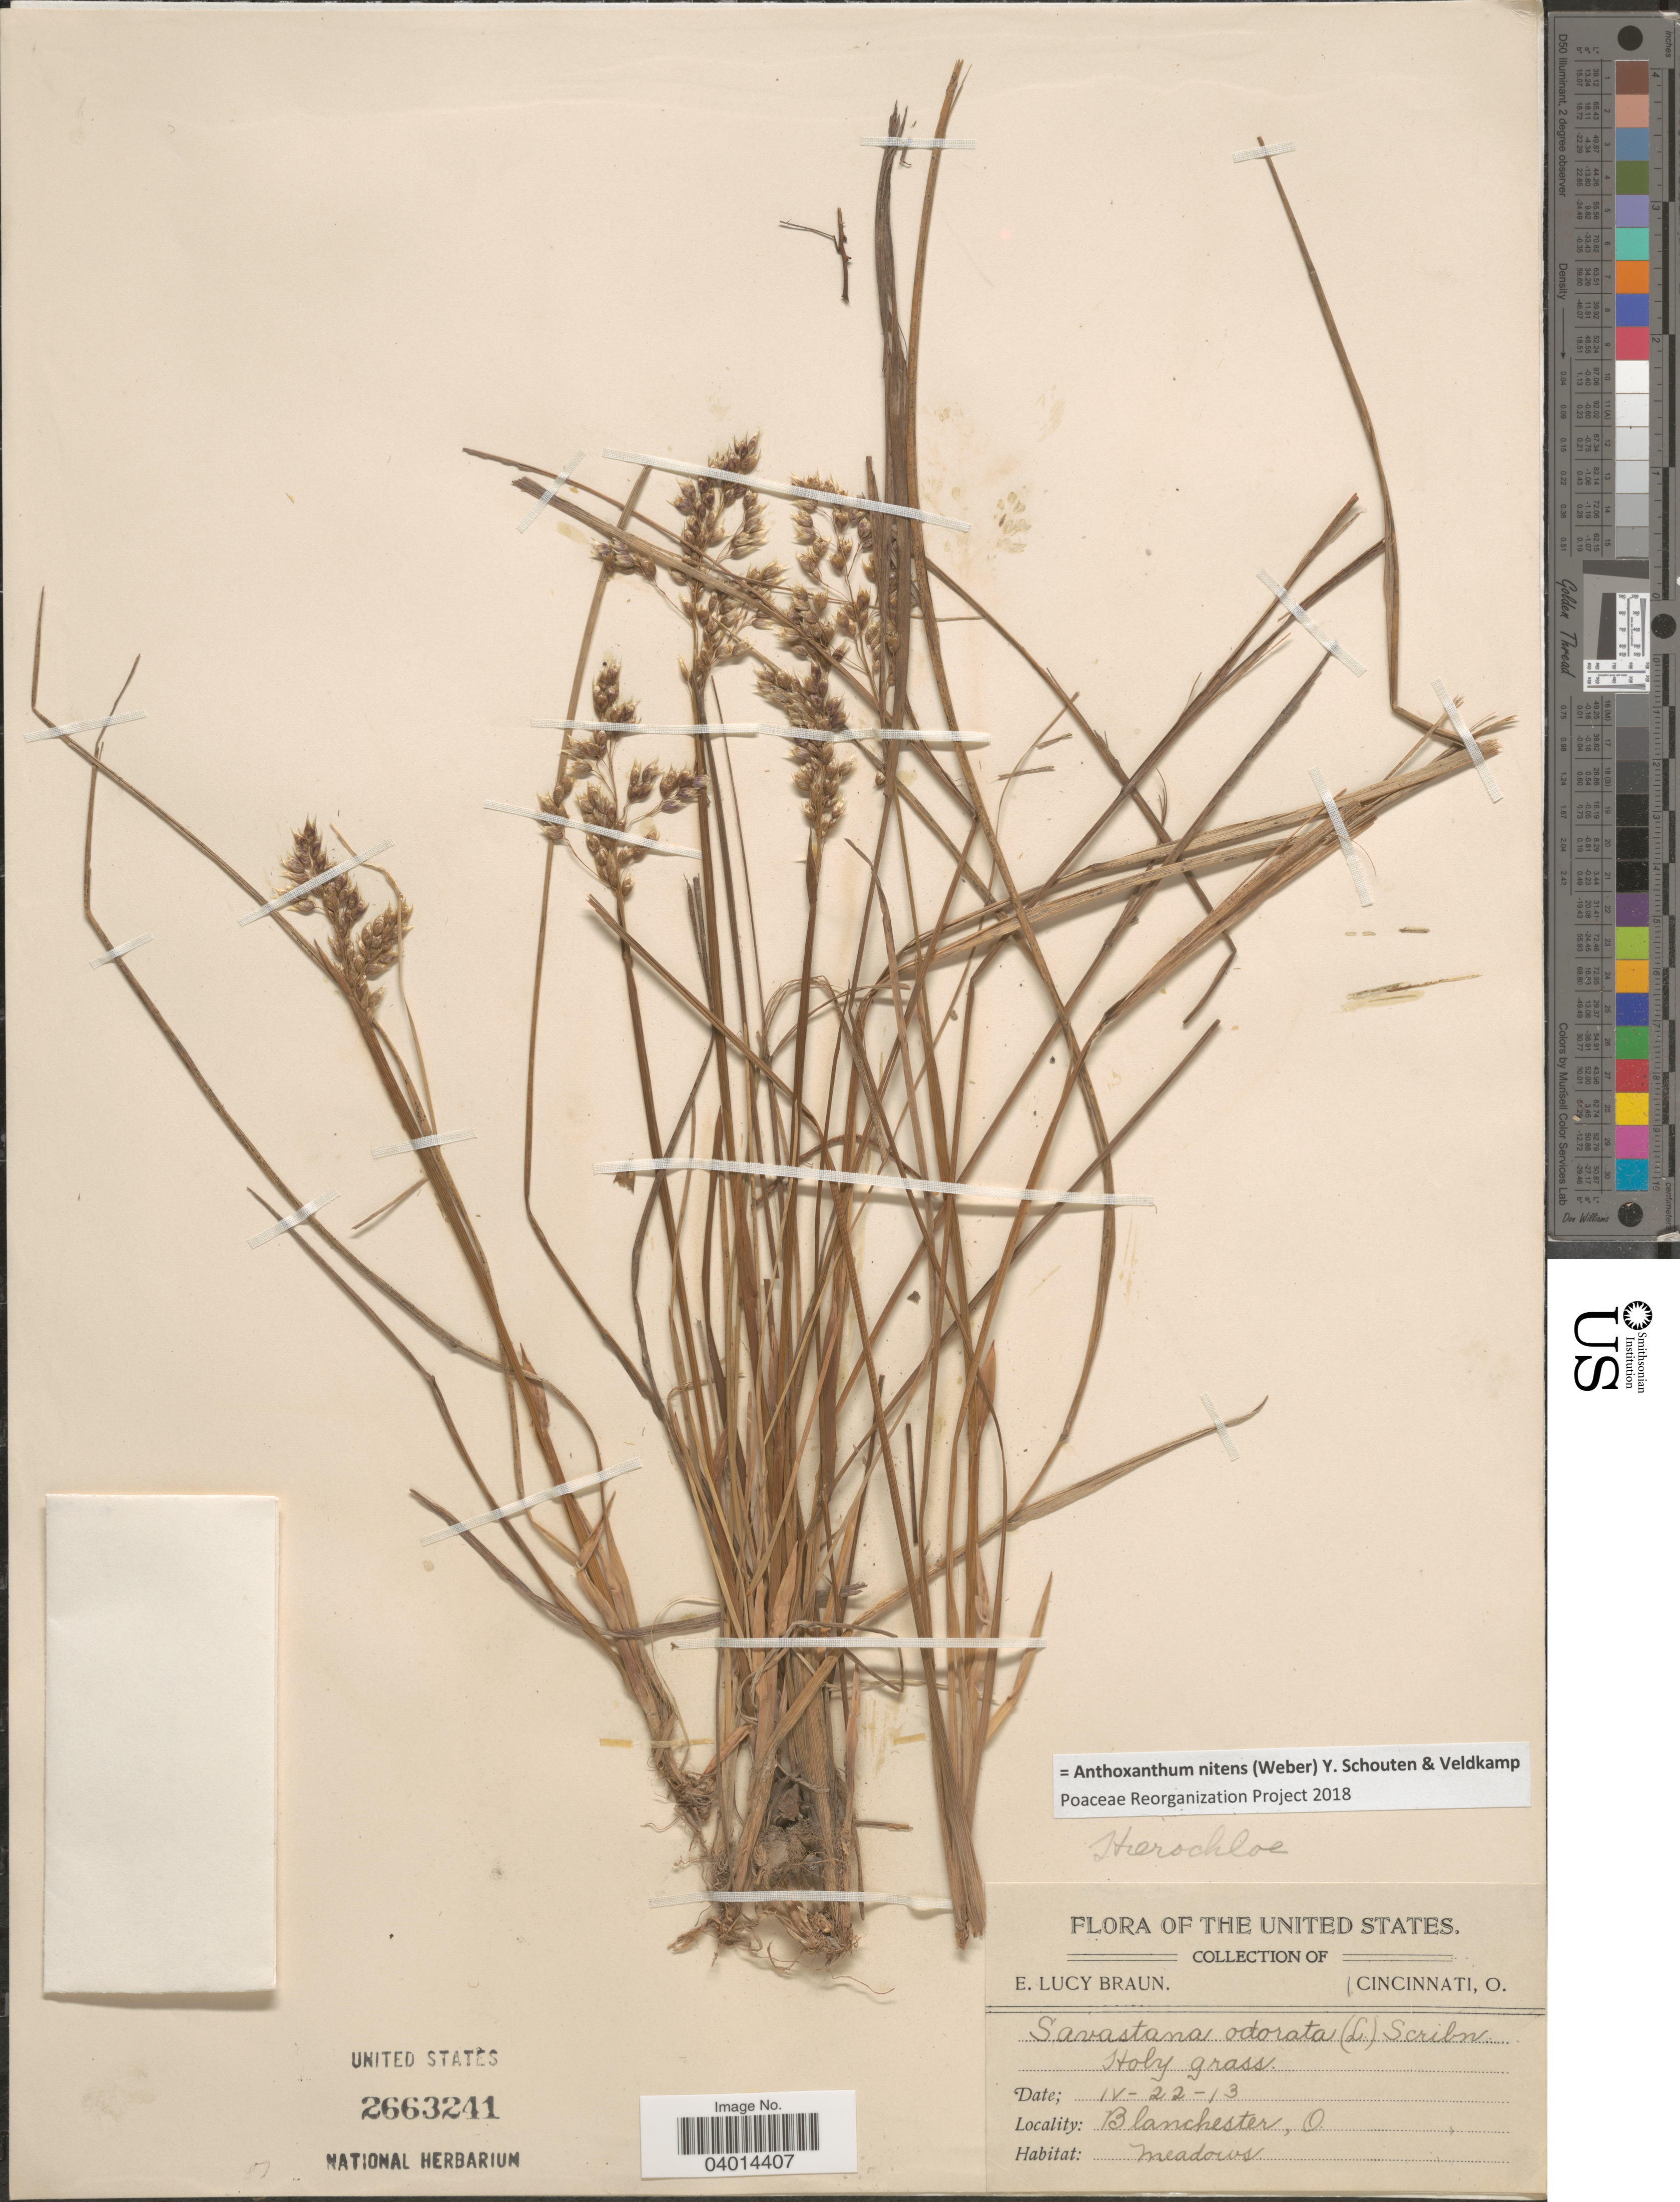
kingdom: Plantae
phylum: Tracheophyta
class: Liliopsida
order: Poales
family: Poaceae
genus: Anthoxanthum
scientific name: Anthoxanthum nitens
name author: (G.H. Weber) R.T.A. Schouten & Veldkamp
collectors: E. L. Braun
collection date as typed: Transcribed d/m/y: 22/4/13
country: United States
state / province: Ohio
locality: Blanchester.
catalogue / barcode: US 2663241